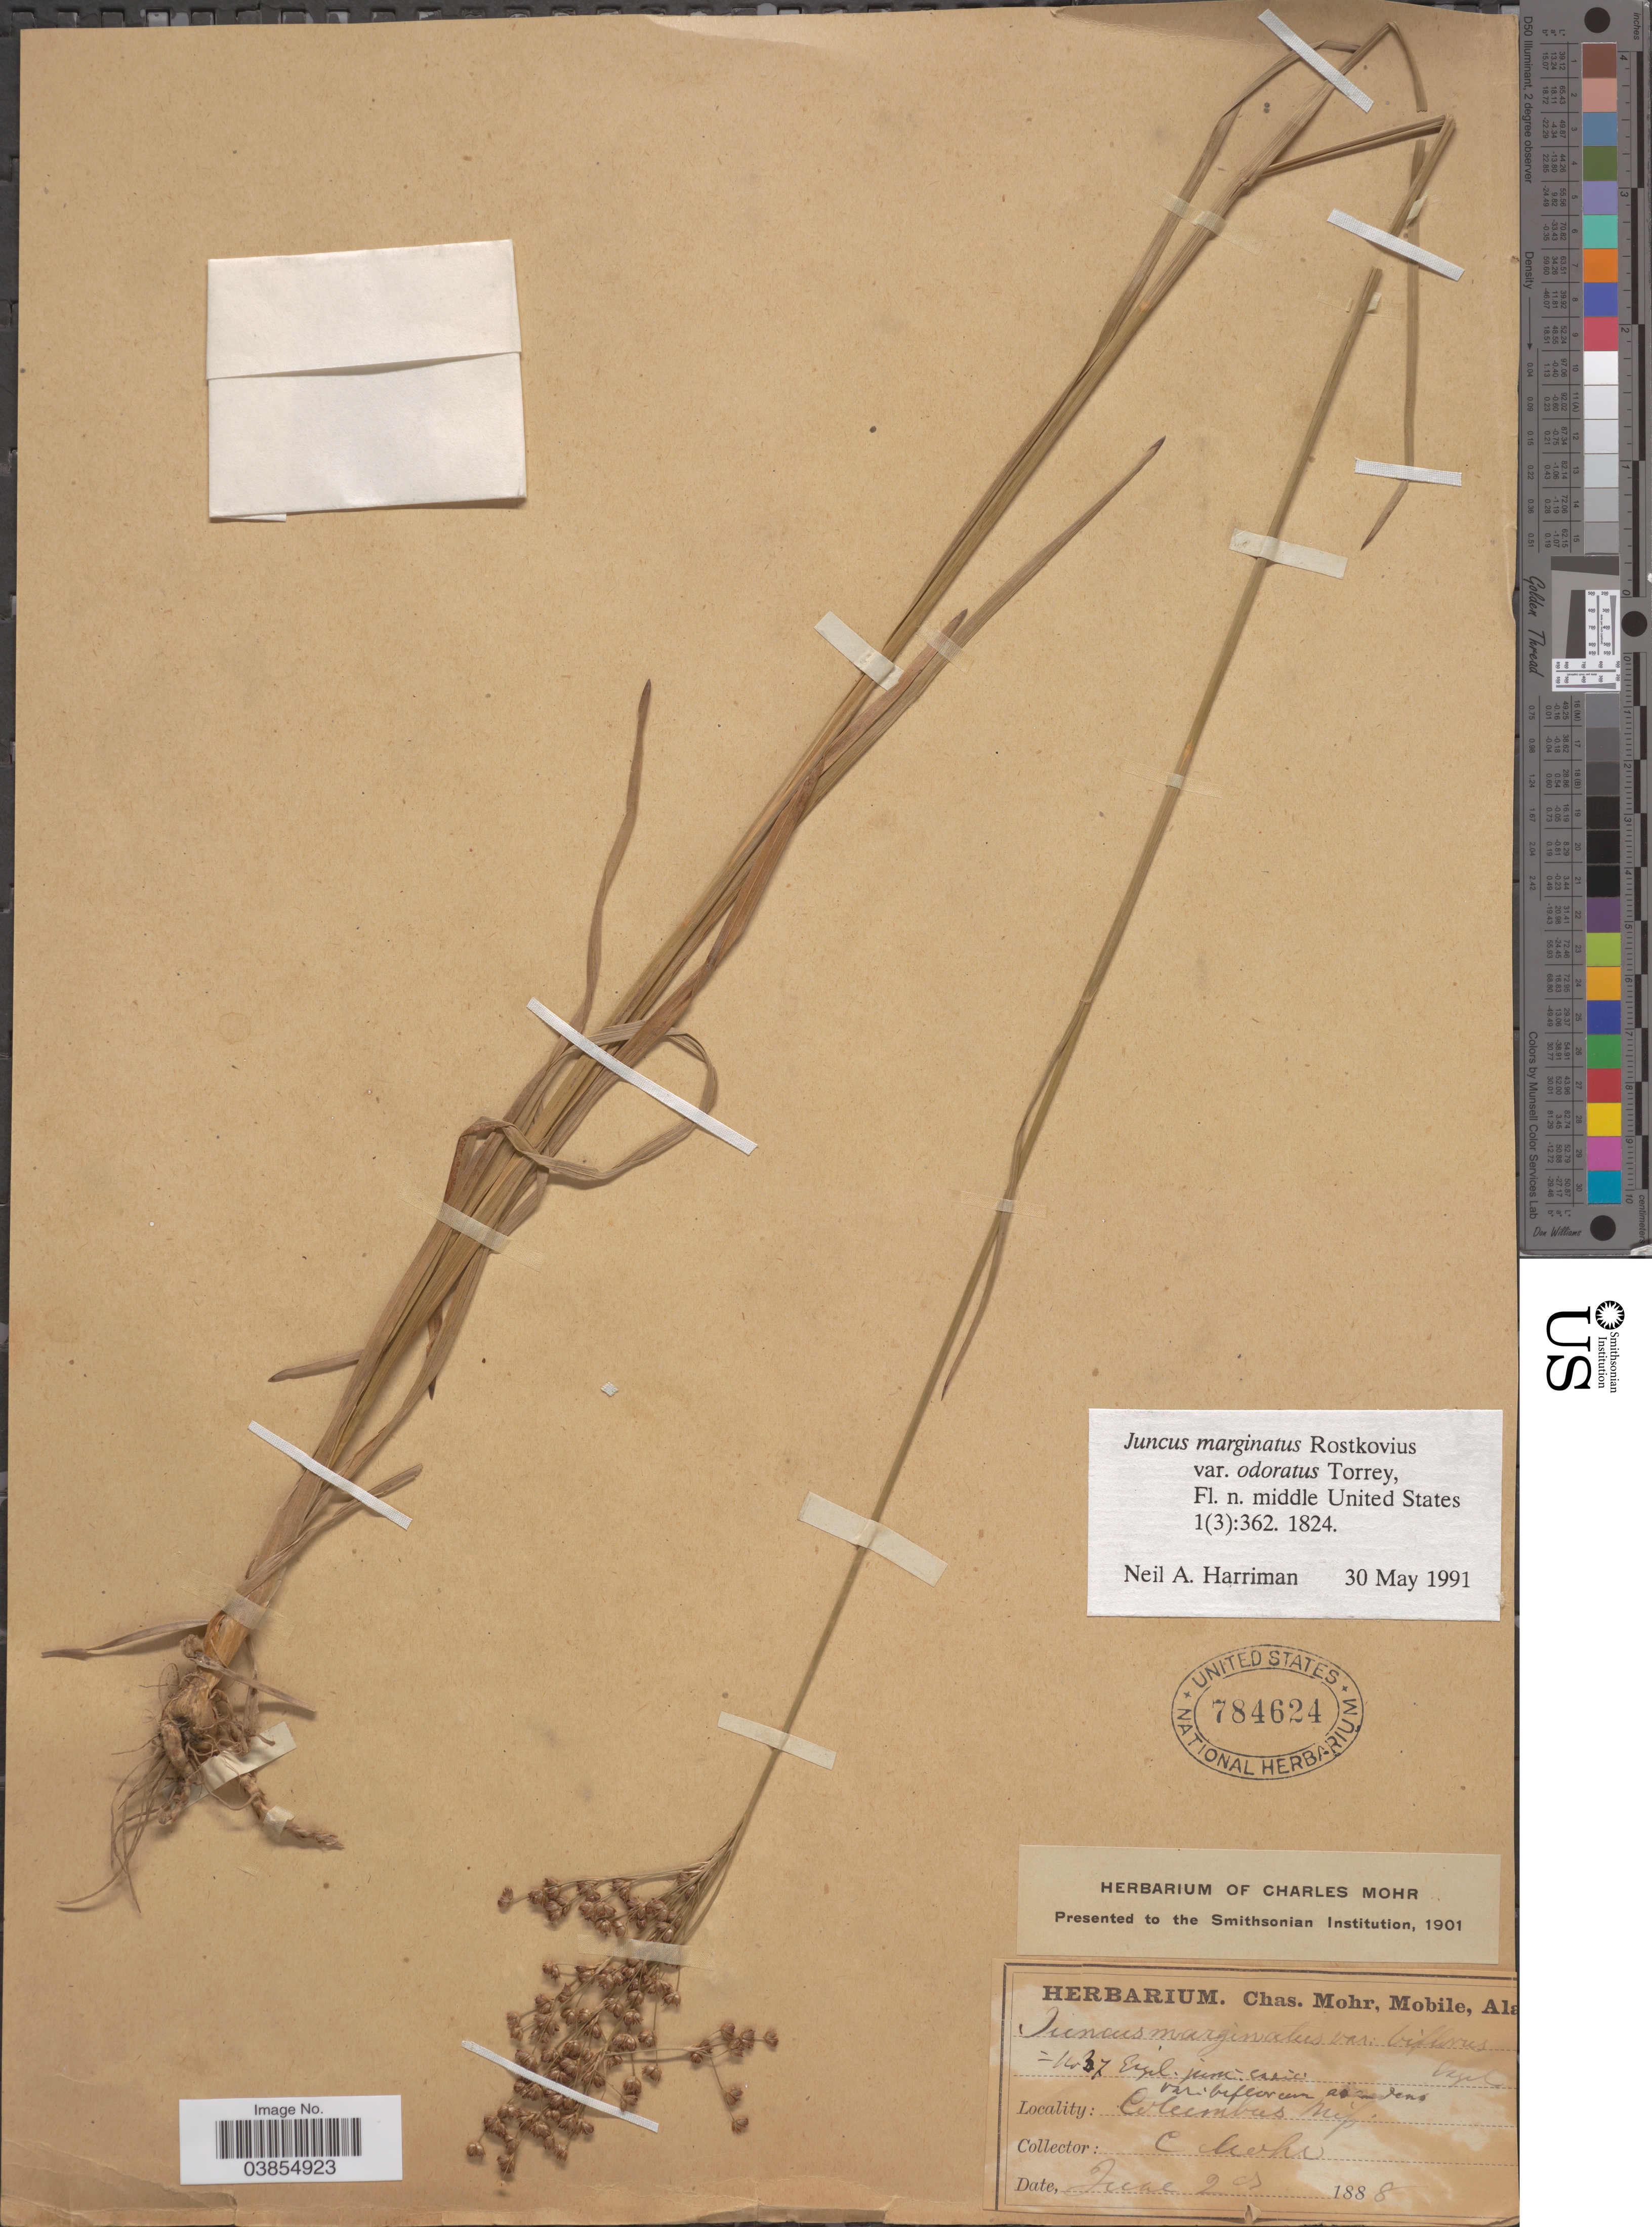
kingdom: Plantae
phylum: Tracheophyta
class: Liliopsida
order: Poales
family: Juncaceae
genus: Juncus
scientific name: Juncus marginatus var. odoratus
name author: Torr.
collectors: Mohr, C. T. (herbarium)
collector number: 37*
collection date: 1888-06-20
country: United States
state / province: Michigan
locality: Columbus.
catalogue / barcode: US 784624